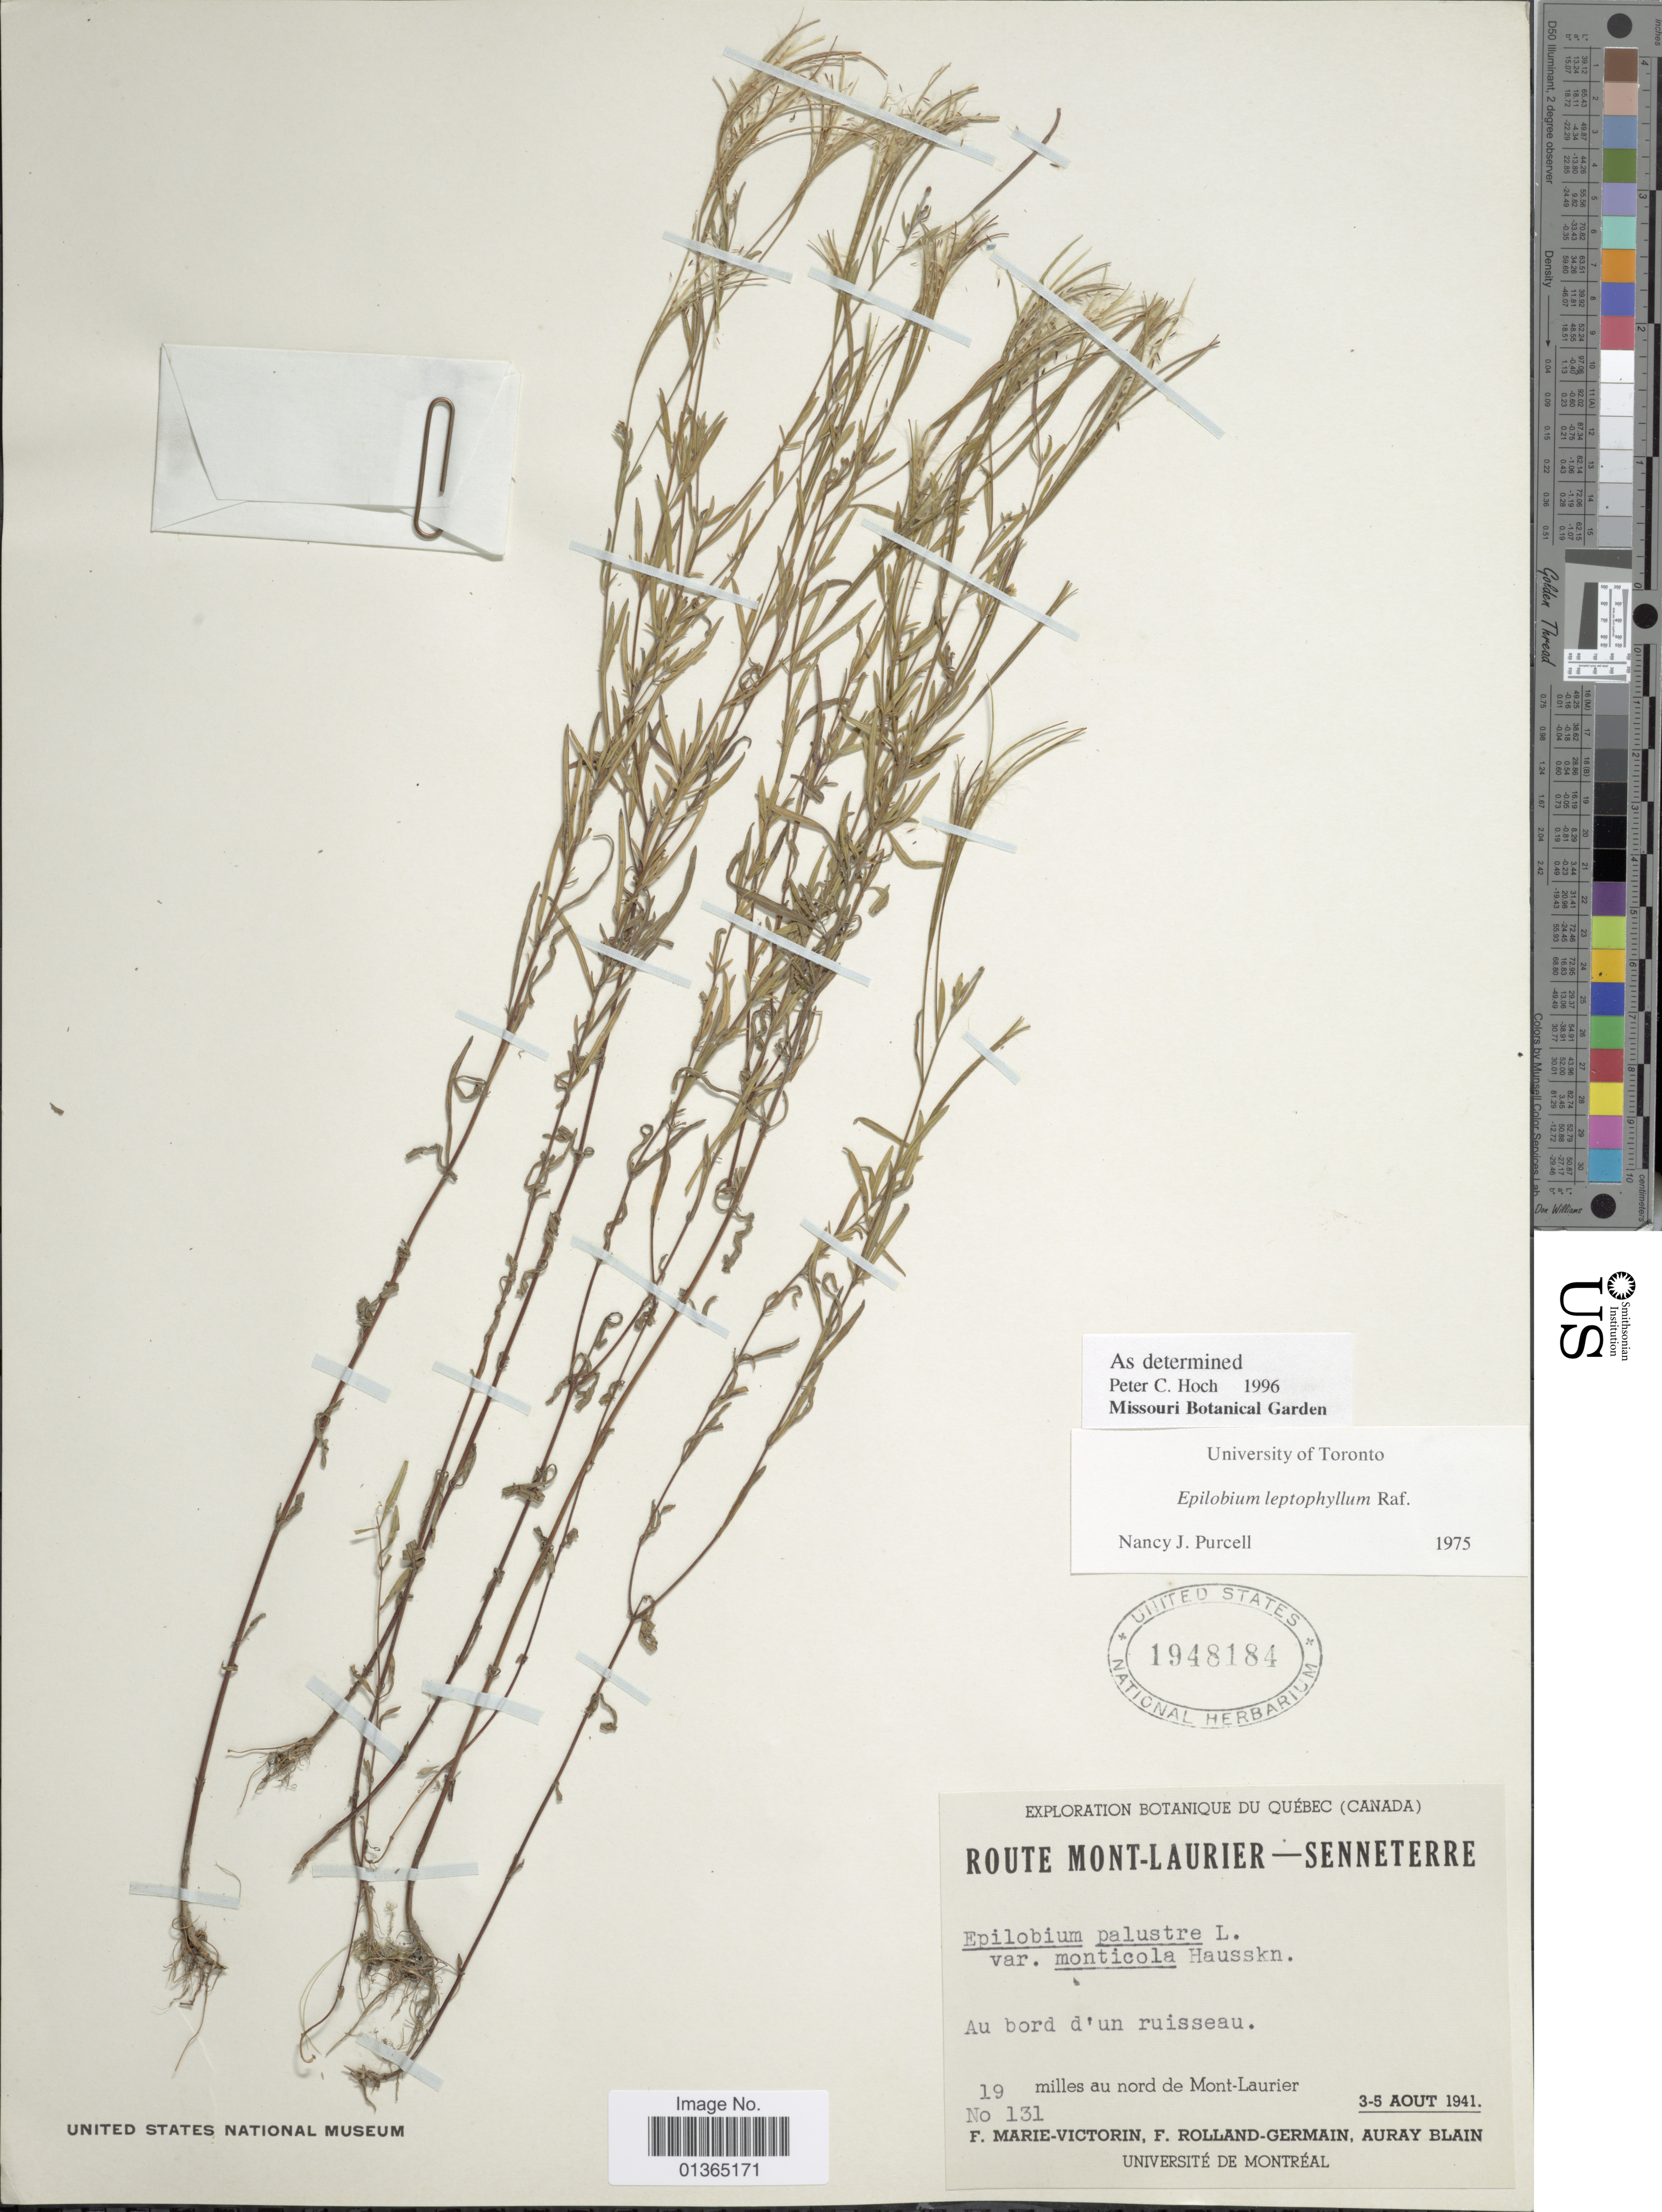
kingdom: Plantae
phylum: Tracheophyta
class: Magnoliopsida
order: Myrtales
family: Onagraceae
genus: Epilobium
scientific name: Epilobium leptophyllum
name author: Raf.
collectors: Fr. Marie-Victorin, Rolland-Germain & A. Blain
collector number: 131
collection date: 1941-08-03/1941-08-05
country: Canada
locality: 19 milles au nord de Mont-Laurier.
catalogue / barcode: US 1948184